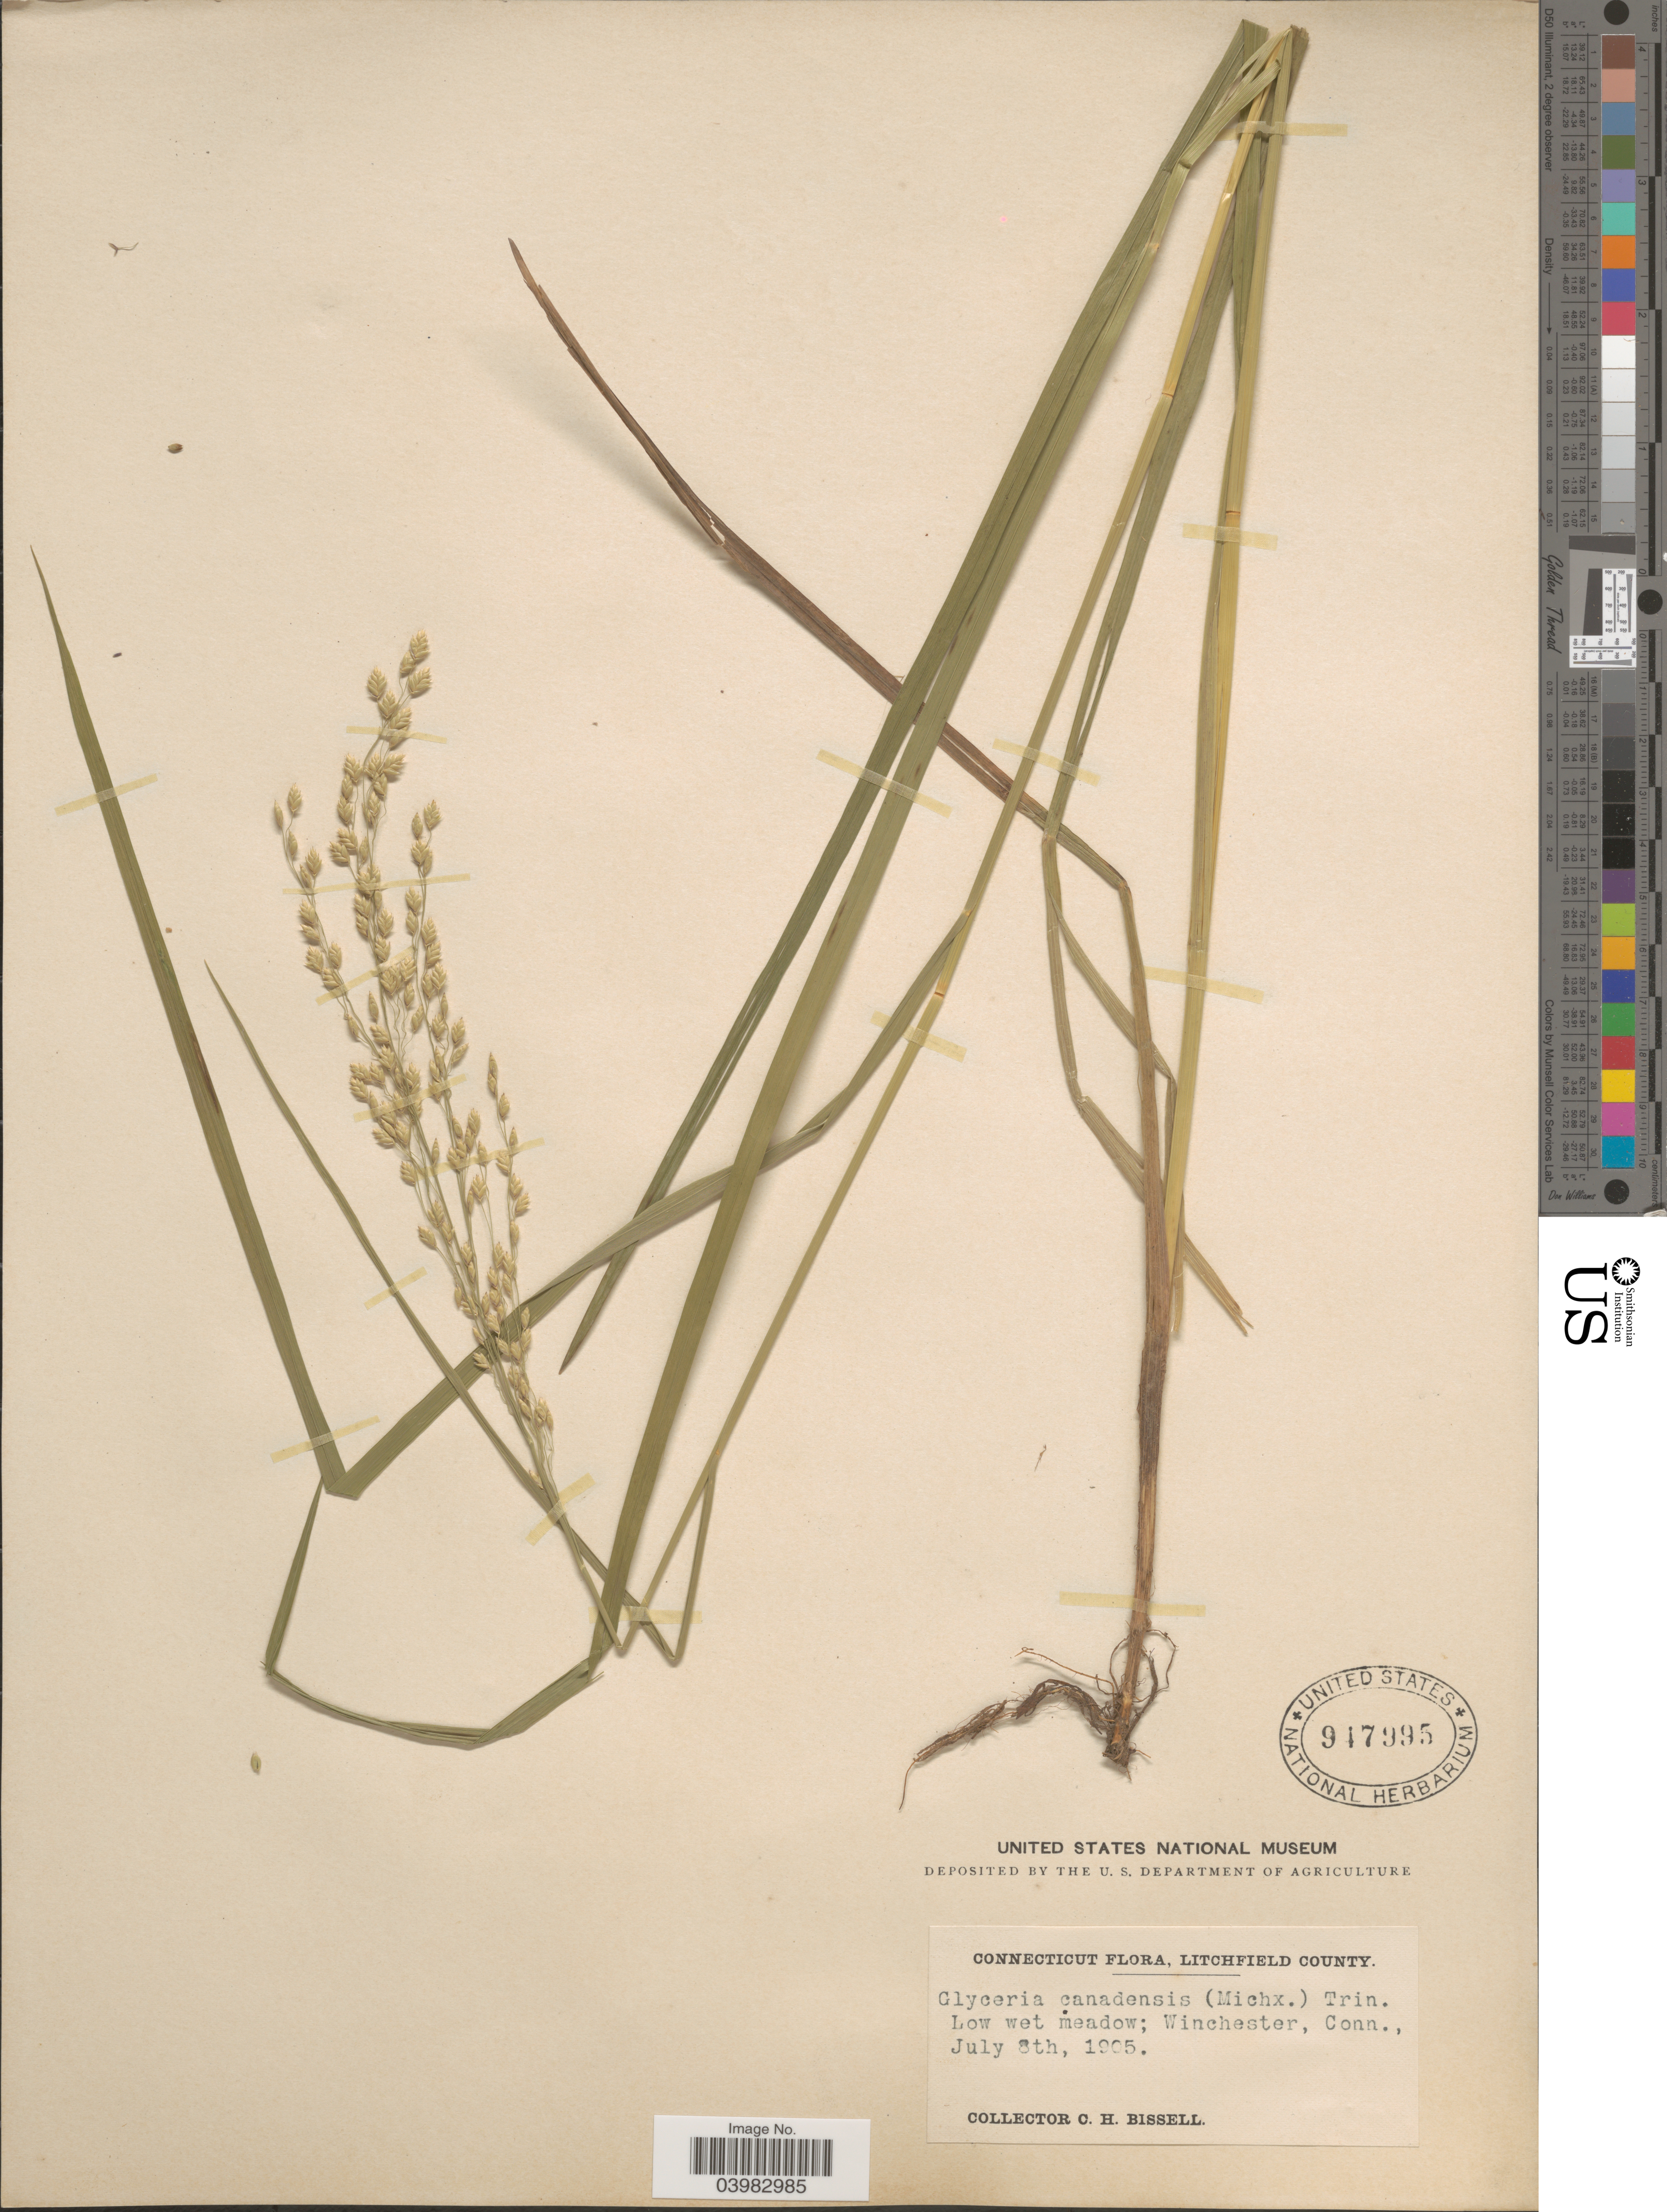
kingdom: Plantae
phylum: Tracheophyta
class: Liliopsida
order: Poales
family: Poaceae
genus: Glyceria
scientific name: Glyceria canadensis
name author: (Michx.) Trin.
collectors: C. Bissell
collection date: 1905-07-08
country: United States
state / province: Connecticut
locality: Litchfield county. Winchester.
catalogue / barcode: US 947995